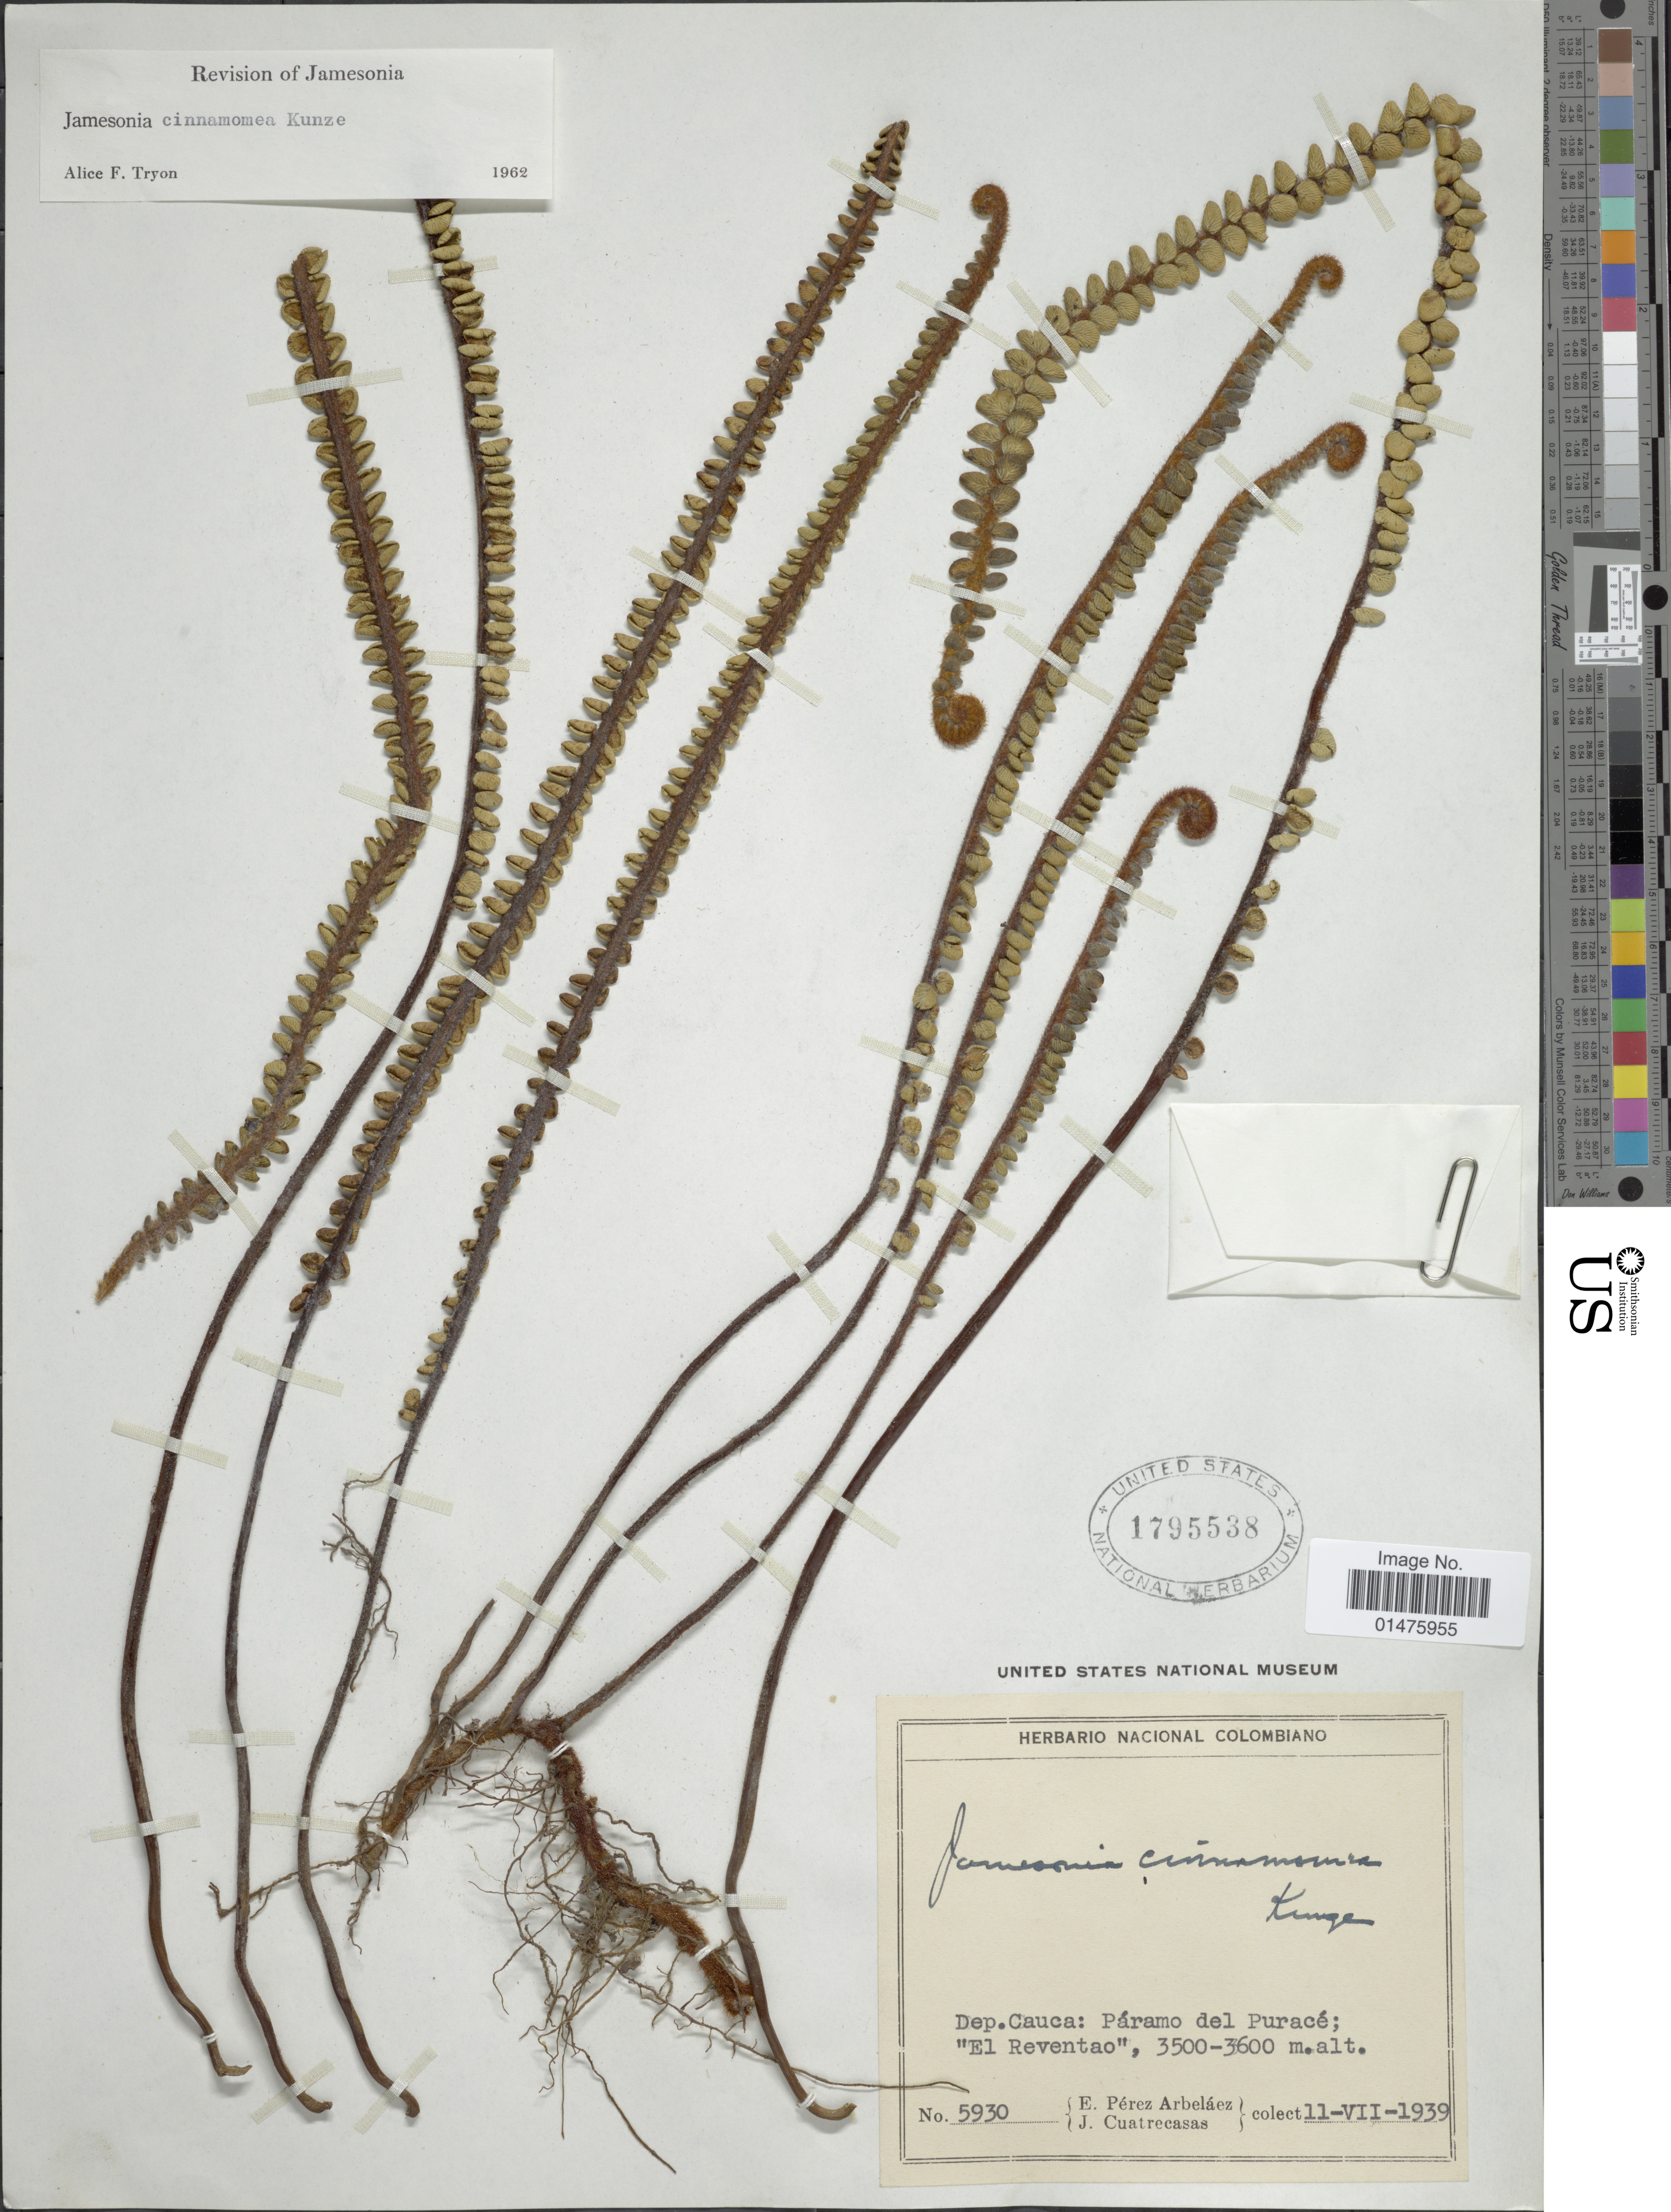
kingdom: Plantae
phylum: Tracheophyta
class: Polypodiopsida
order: Polypodiales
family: Pteridaceae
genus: Jamesonia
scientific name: Jamesonia cinnamomea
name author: Kunze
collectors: E. Pérez Arbeláez & J. Cuatrecasas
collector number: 5930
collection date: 1939-07-11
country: Colombia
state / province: Cauca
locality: Páramo del Puracé; 'El Reventao'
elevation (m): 3500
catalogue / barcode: US 1795538